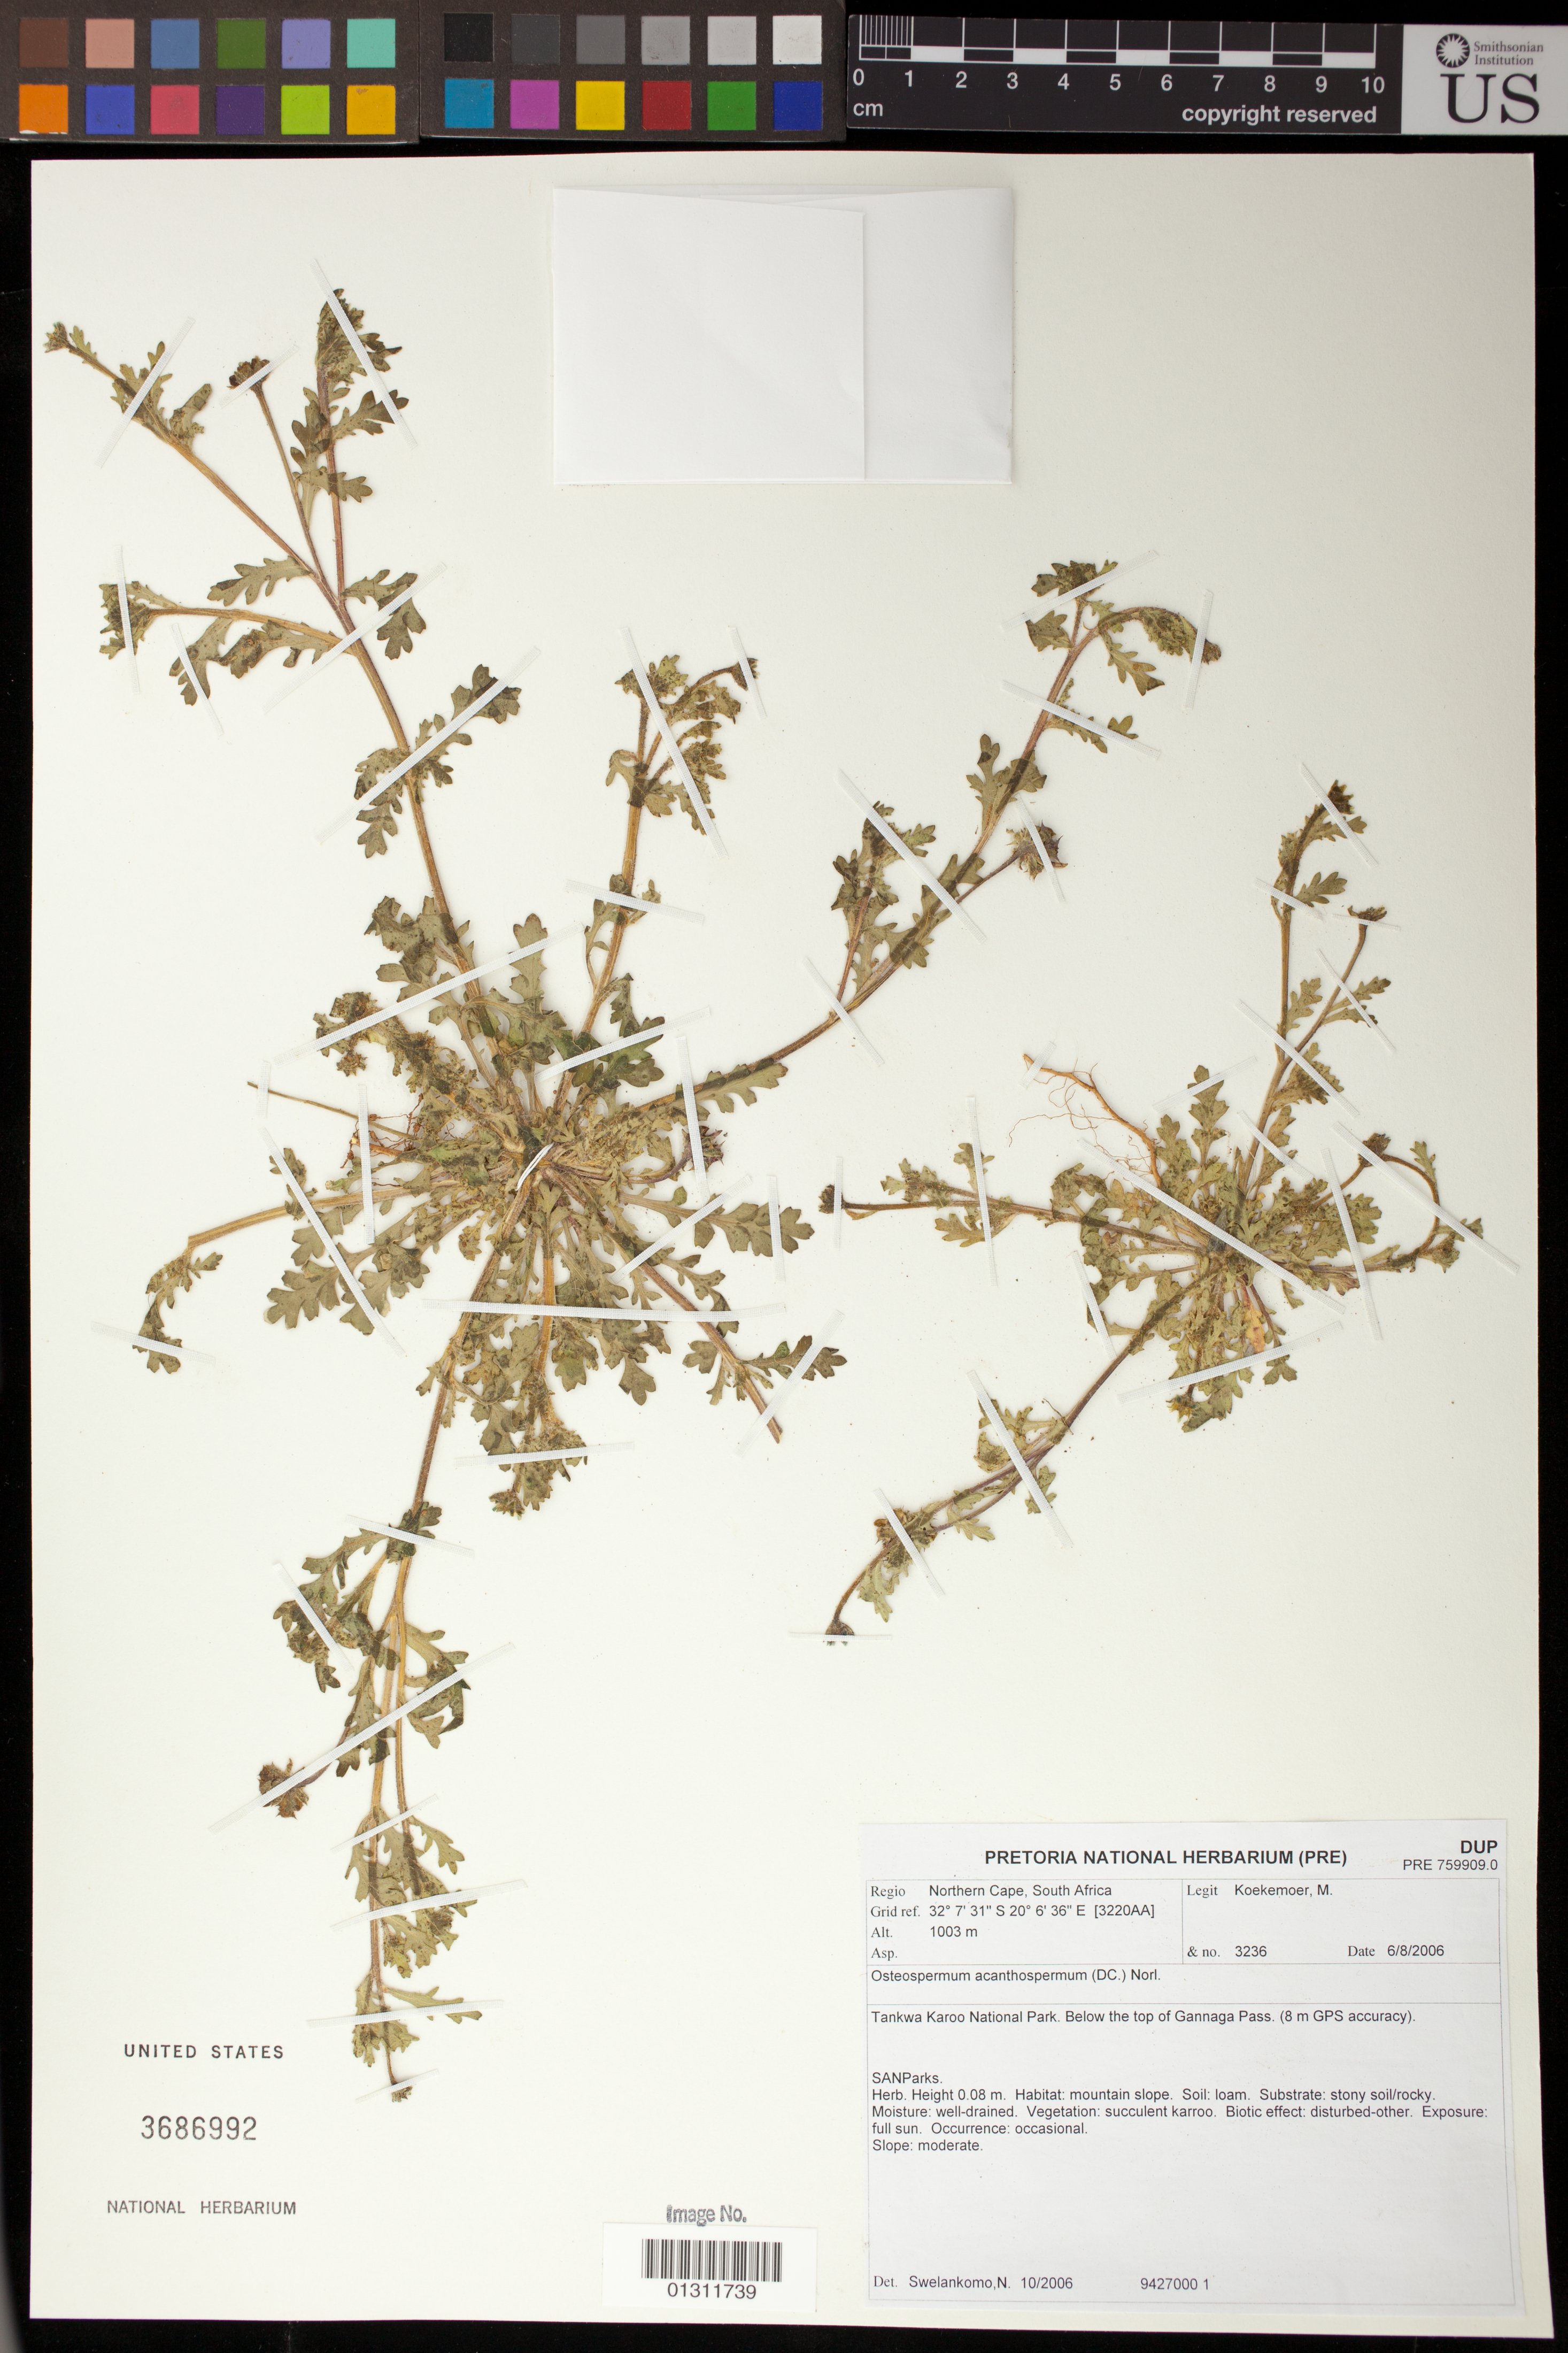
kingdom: Plantae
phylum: Tracheophyta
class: Magnoliopsida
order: Asterales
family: Asteraceae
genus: Osteospermum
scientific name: Osteospermum acanthospermum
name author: (DC.) Norl.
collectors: M. Koekemoer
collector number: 3236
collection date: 2006-08-06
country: South Africa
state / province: Northern Cape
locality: Northern Cape, South Africa, Grid ref. [3220AA], Tankwa Karoo National Park, Below the top of Gannaga Pass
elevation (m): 1003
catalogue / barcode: US 3686992